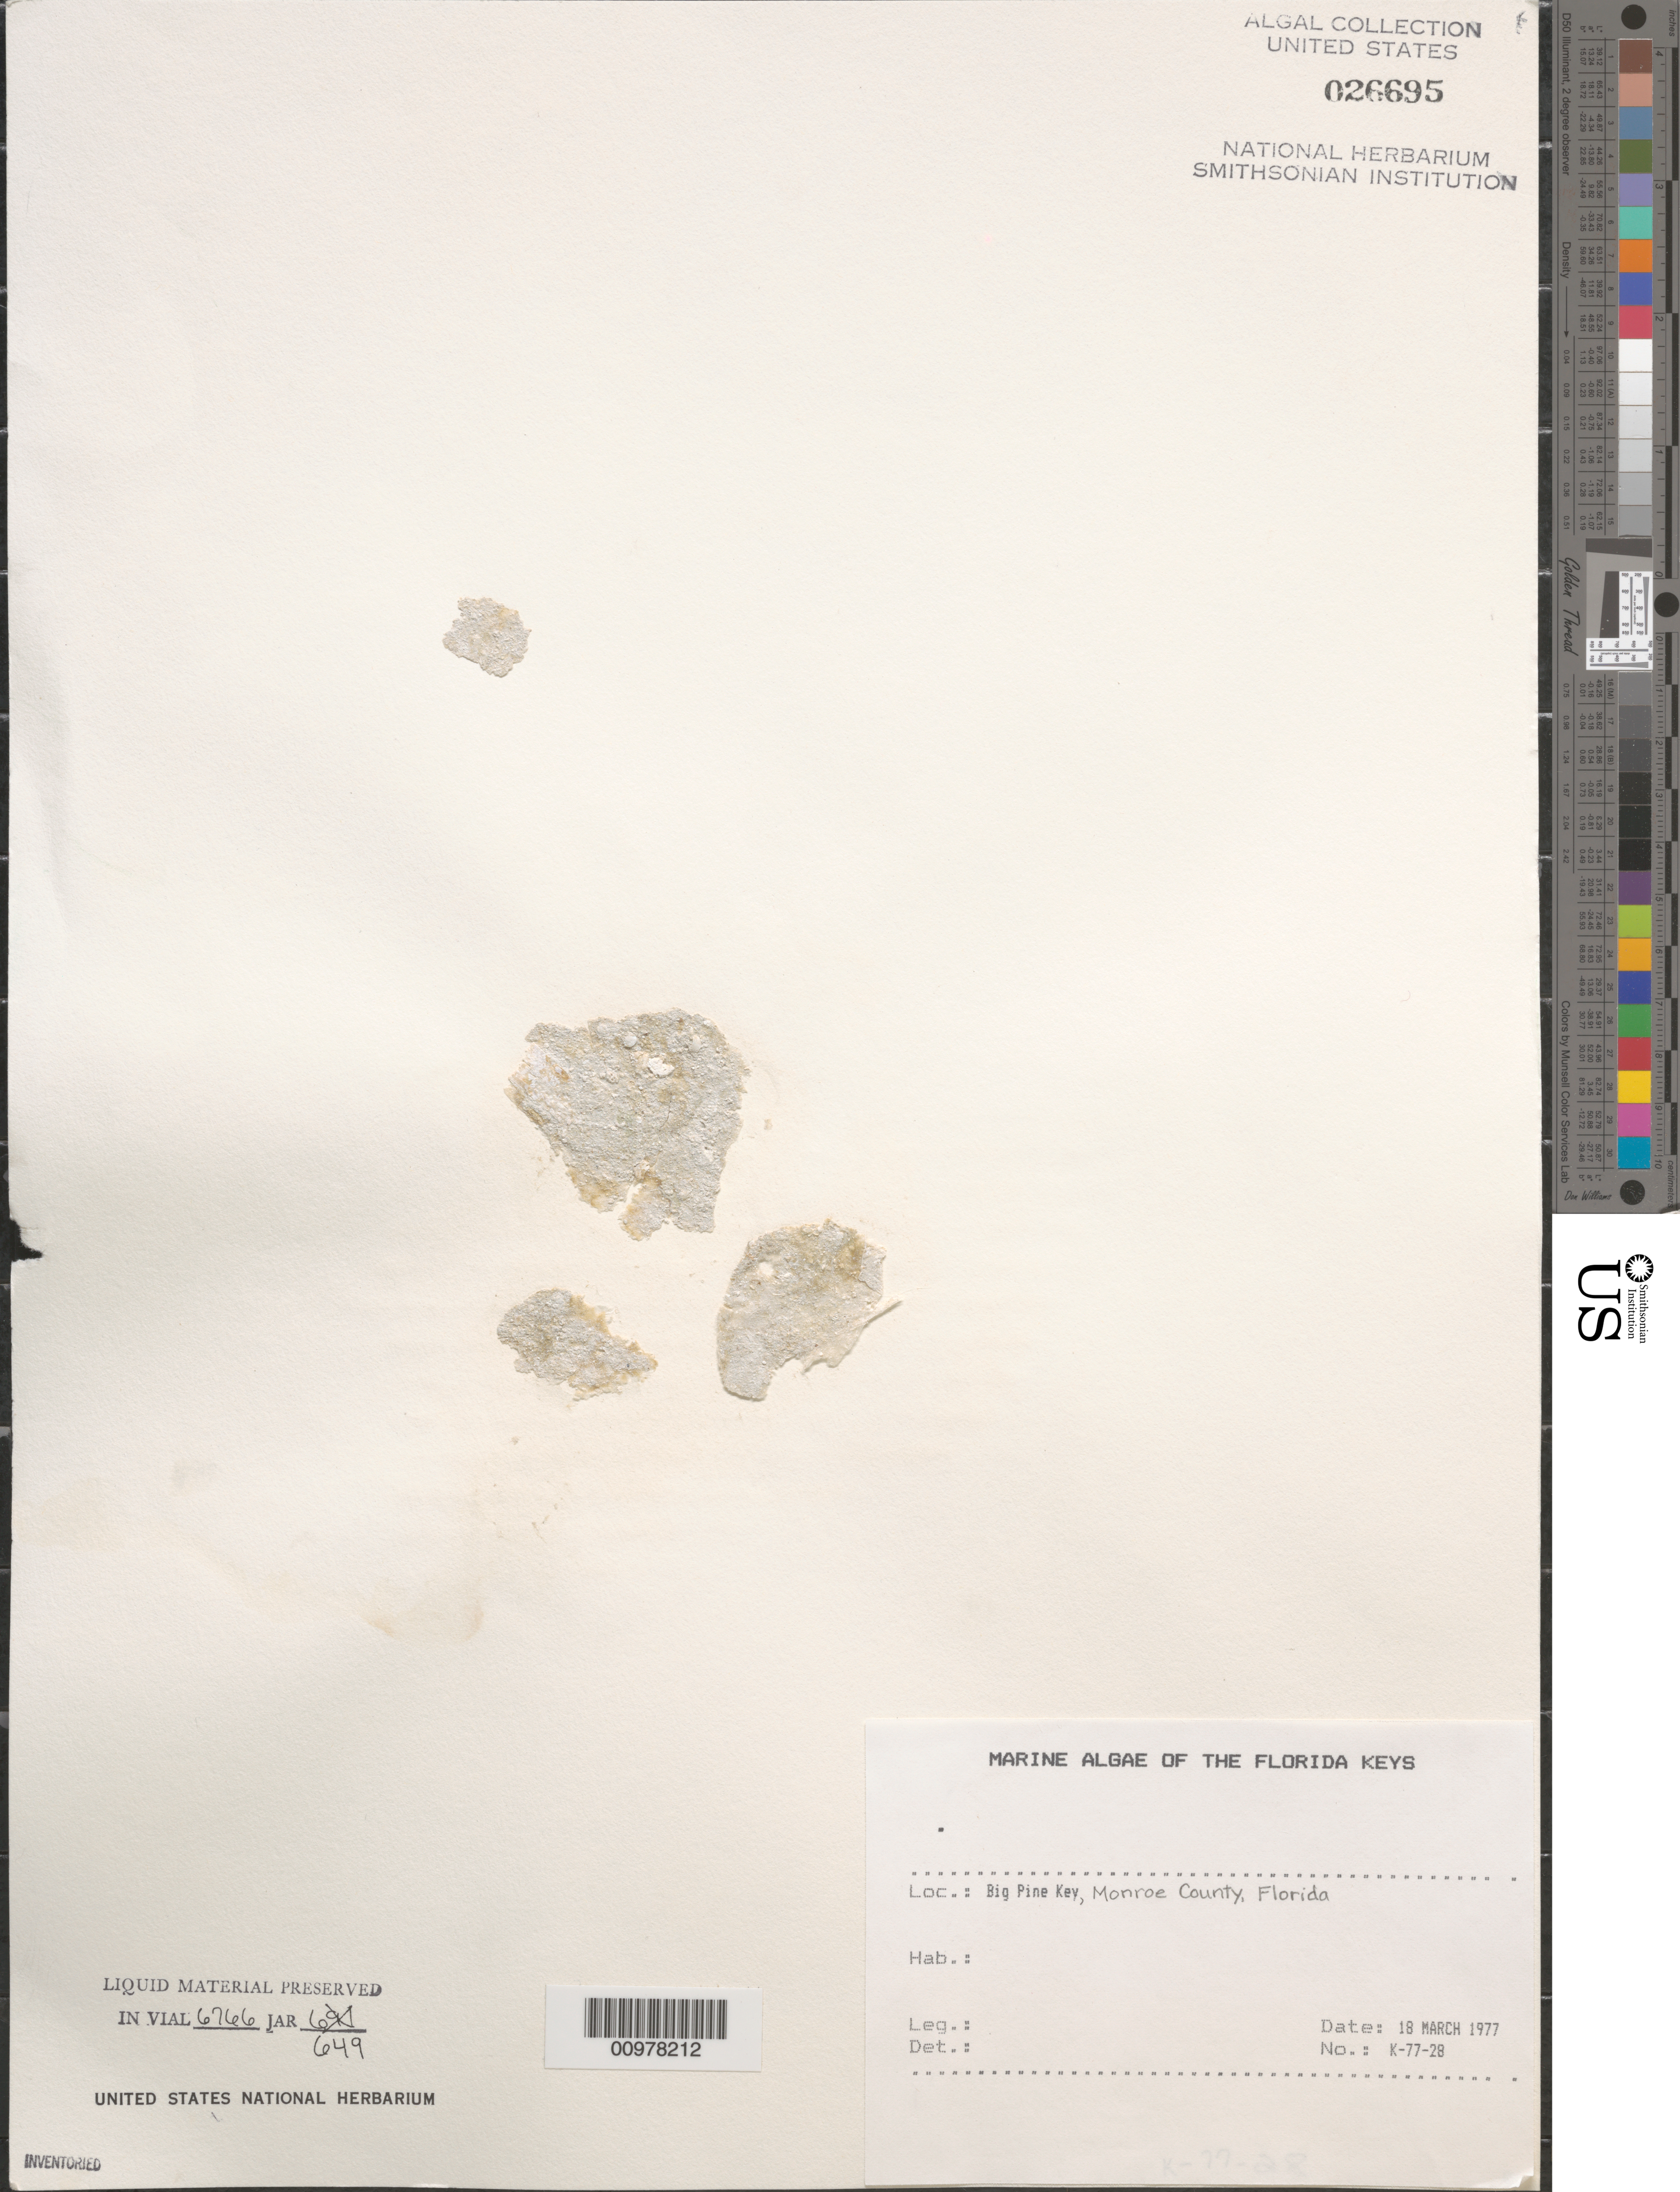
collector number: K-77-28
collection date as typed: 18 Mar 1977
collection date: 1977-03-18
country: United States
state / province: Florida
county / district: Monroe County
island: Big Pine Key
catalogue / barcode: US 26695